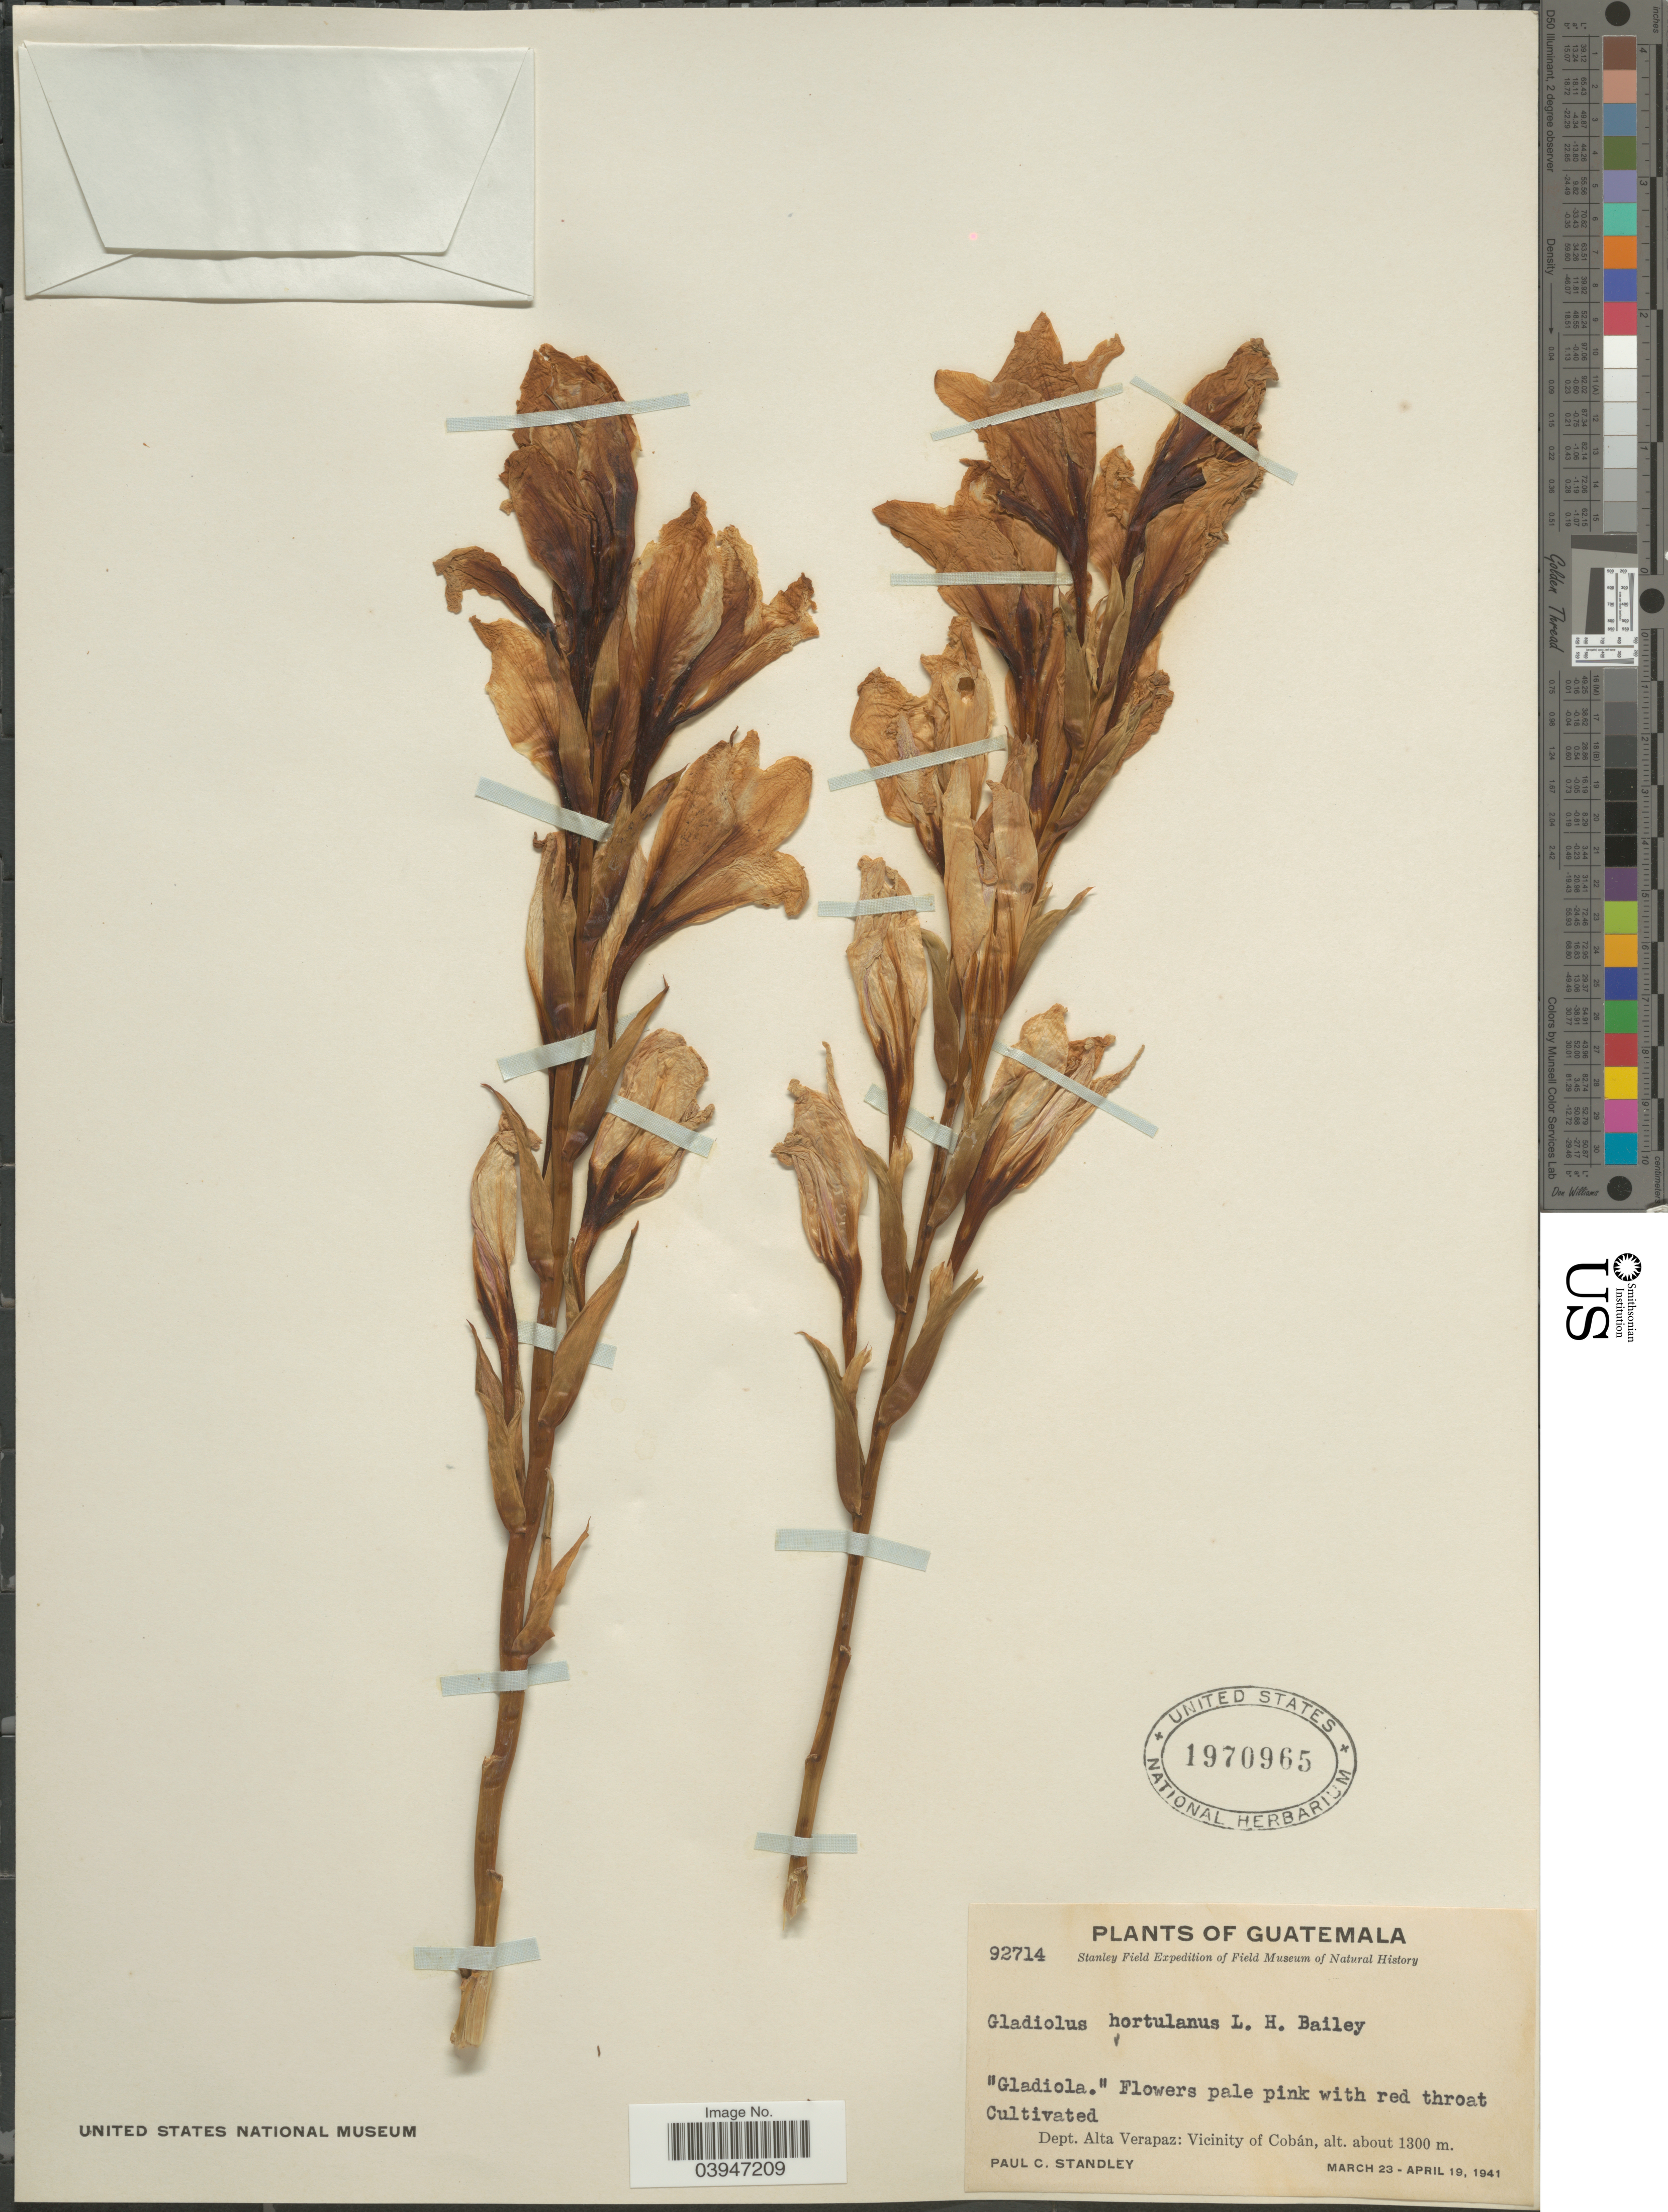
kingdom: Plantae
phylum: Tracheophyta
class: Liliopsida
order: Asparagales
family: Iridaceae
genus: Gladiolus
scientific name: Gladiolus hortulanus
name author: L.H. Bailey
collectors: P. C. Standley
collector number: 92714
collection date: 1941-03-23/1941-04-19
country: Guatemala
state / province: Alta Verapaz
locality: Dept. Alta Verapaz: Vicinity of Cobán.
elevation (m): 1300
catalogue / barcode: US 1970965